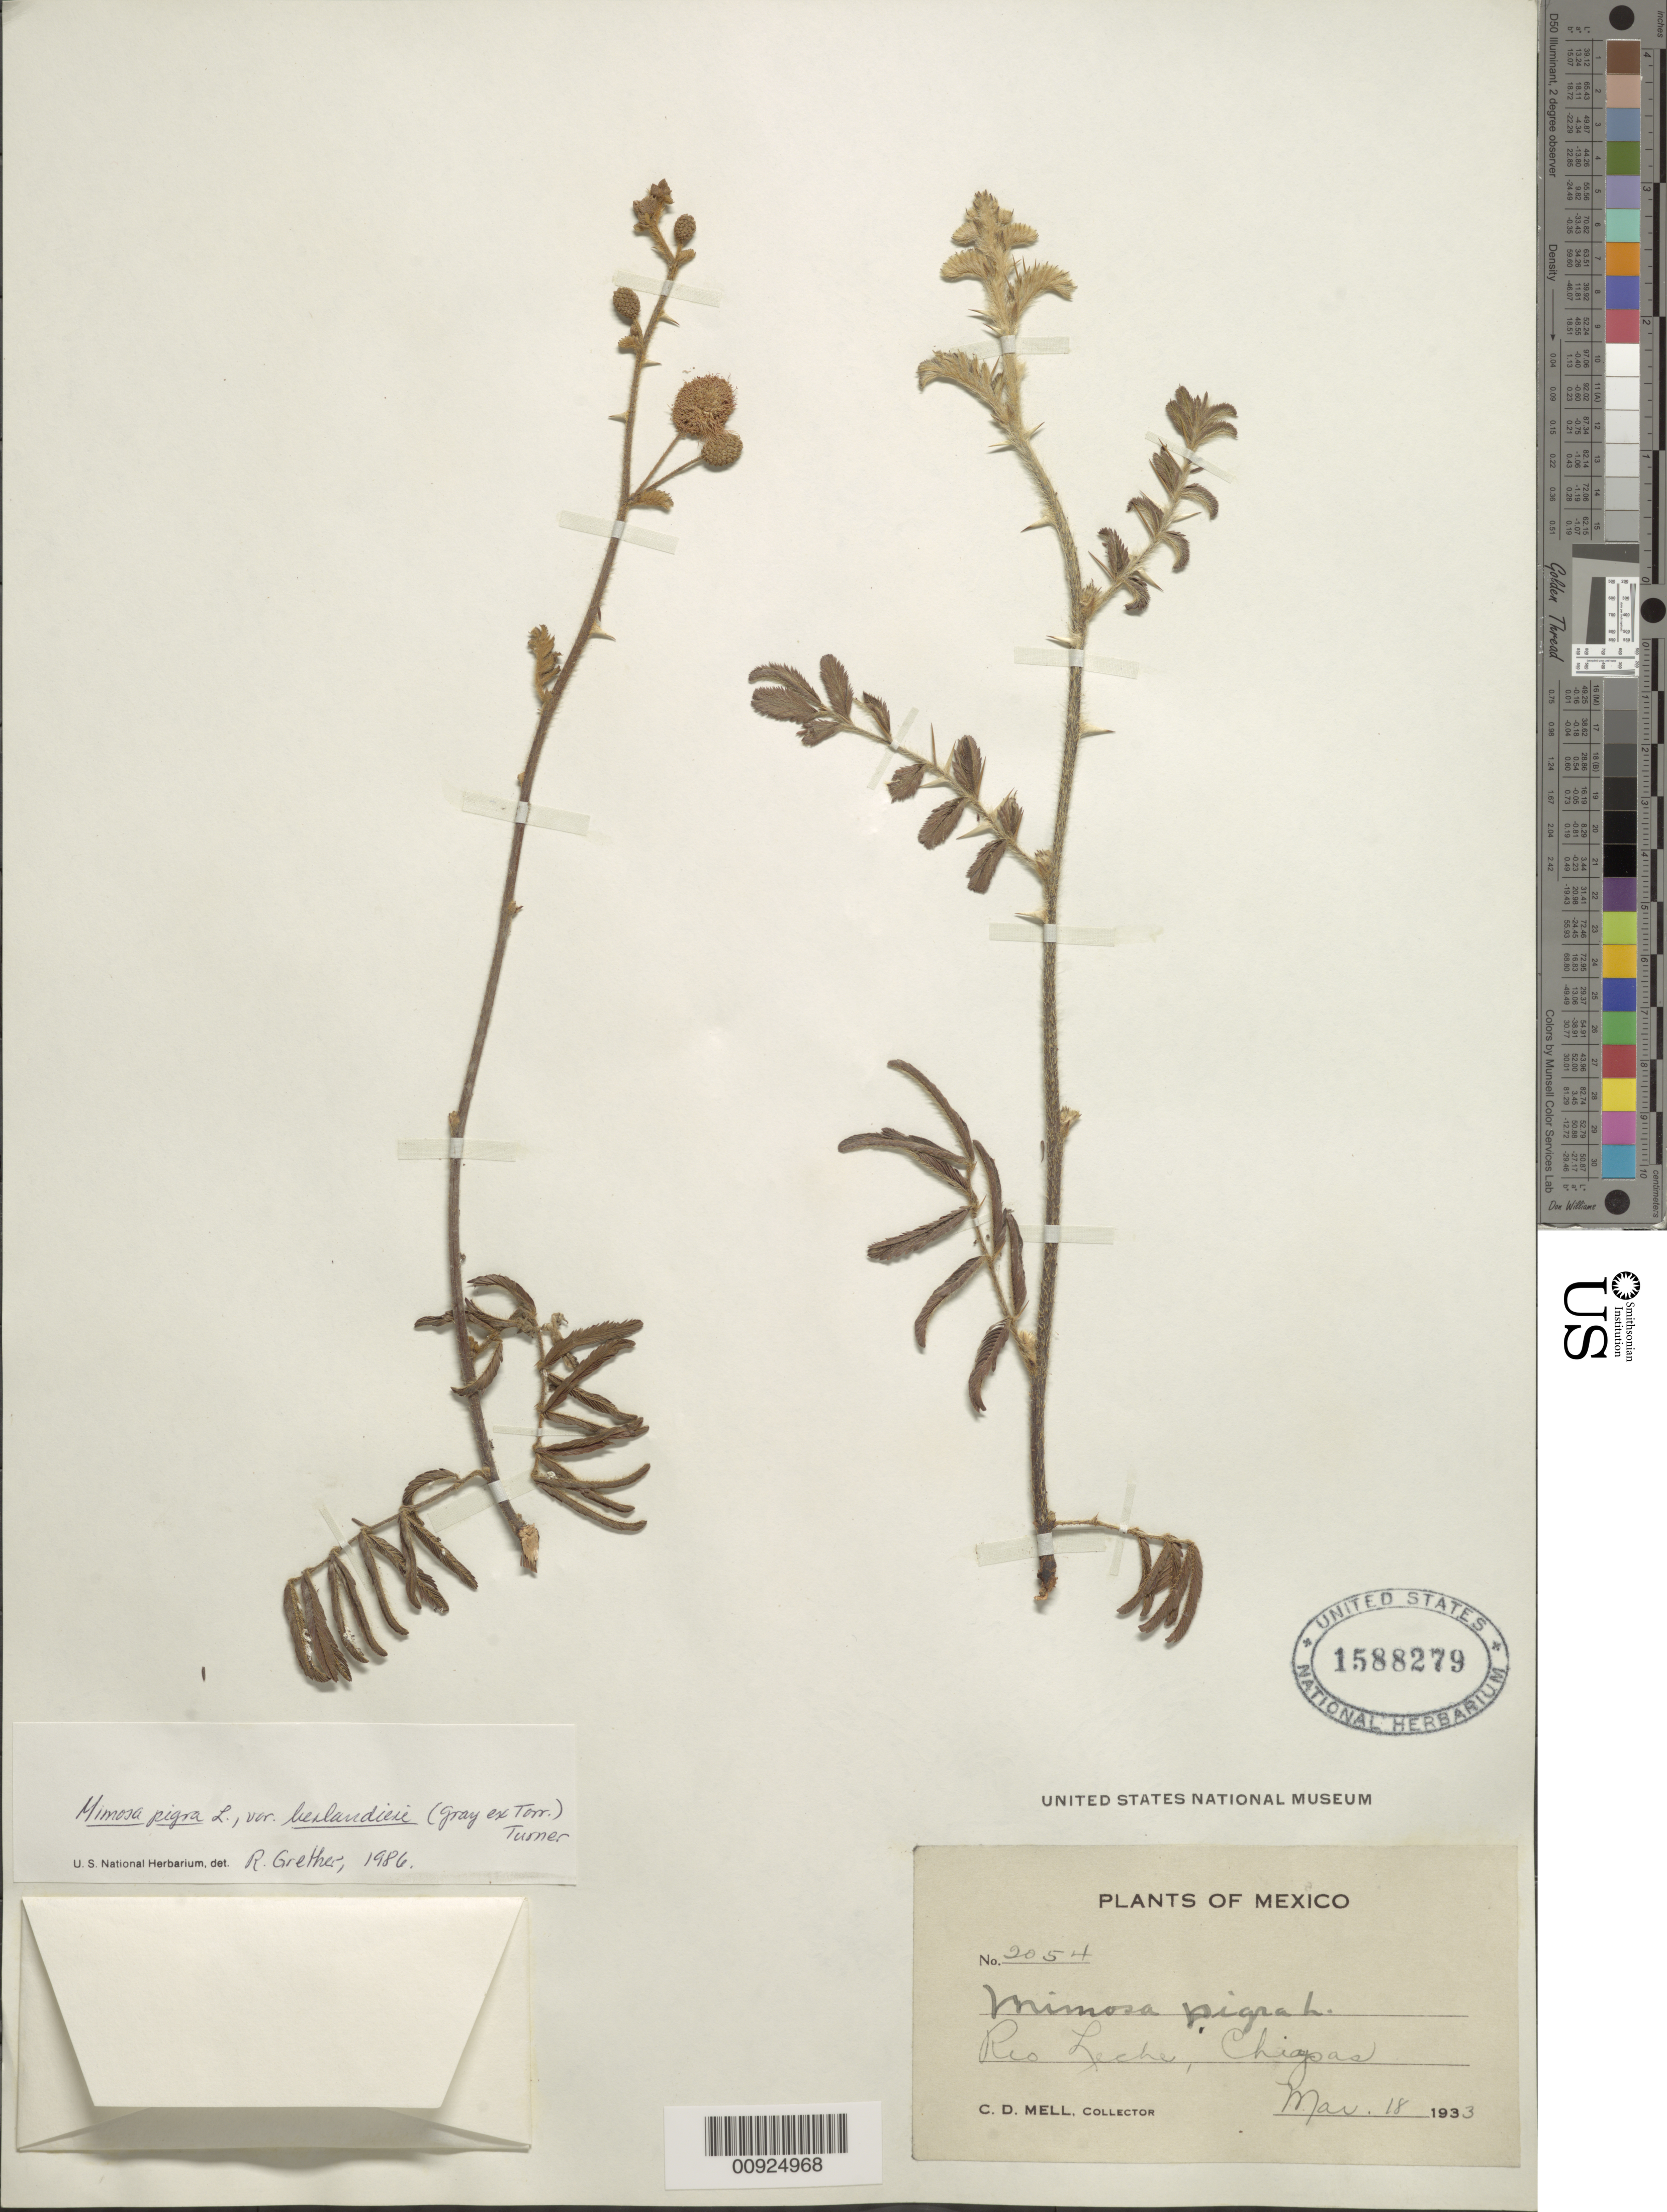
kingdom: Plantae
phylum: Tracheophyta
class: Magnoliopsida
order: Fabales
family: Fabaceae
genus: Mimosa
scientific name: Mimosa asperata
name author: L.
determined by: Strong, Mark T., (BOT), Smithsonian Institution - National Museum of Natural History (UNITED STATES)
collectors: C. D. Mell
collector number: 2054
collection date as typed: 18 Mar 1933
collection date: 1933-03-18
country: Mexico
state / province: Chiapas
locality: Río Leche, Chiapas.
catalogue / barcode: US 1588279